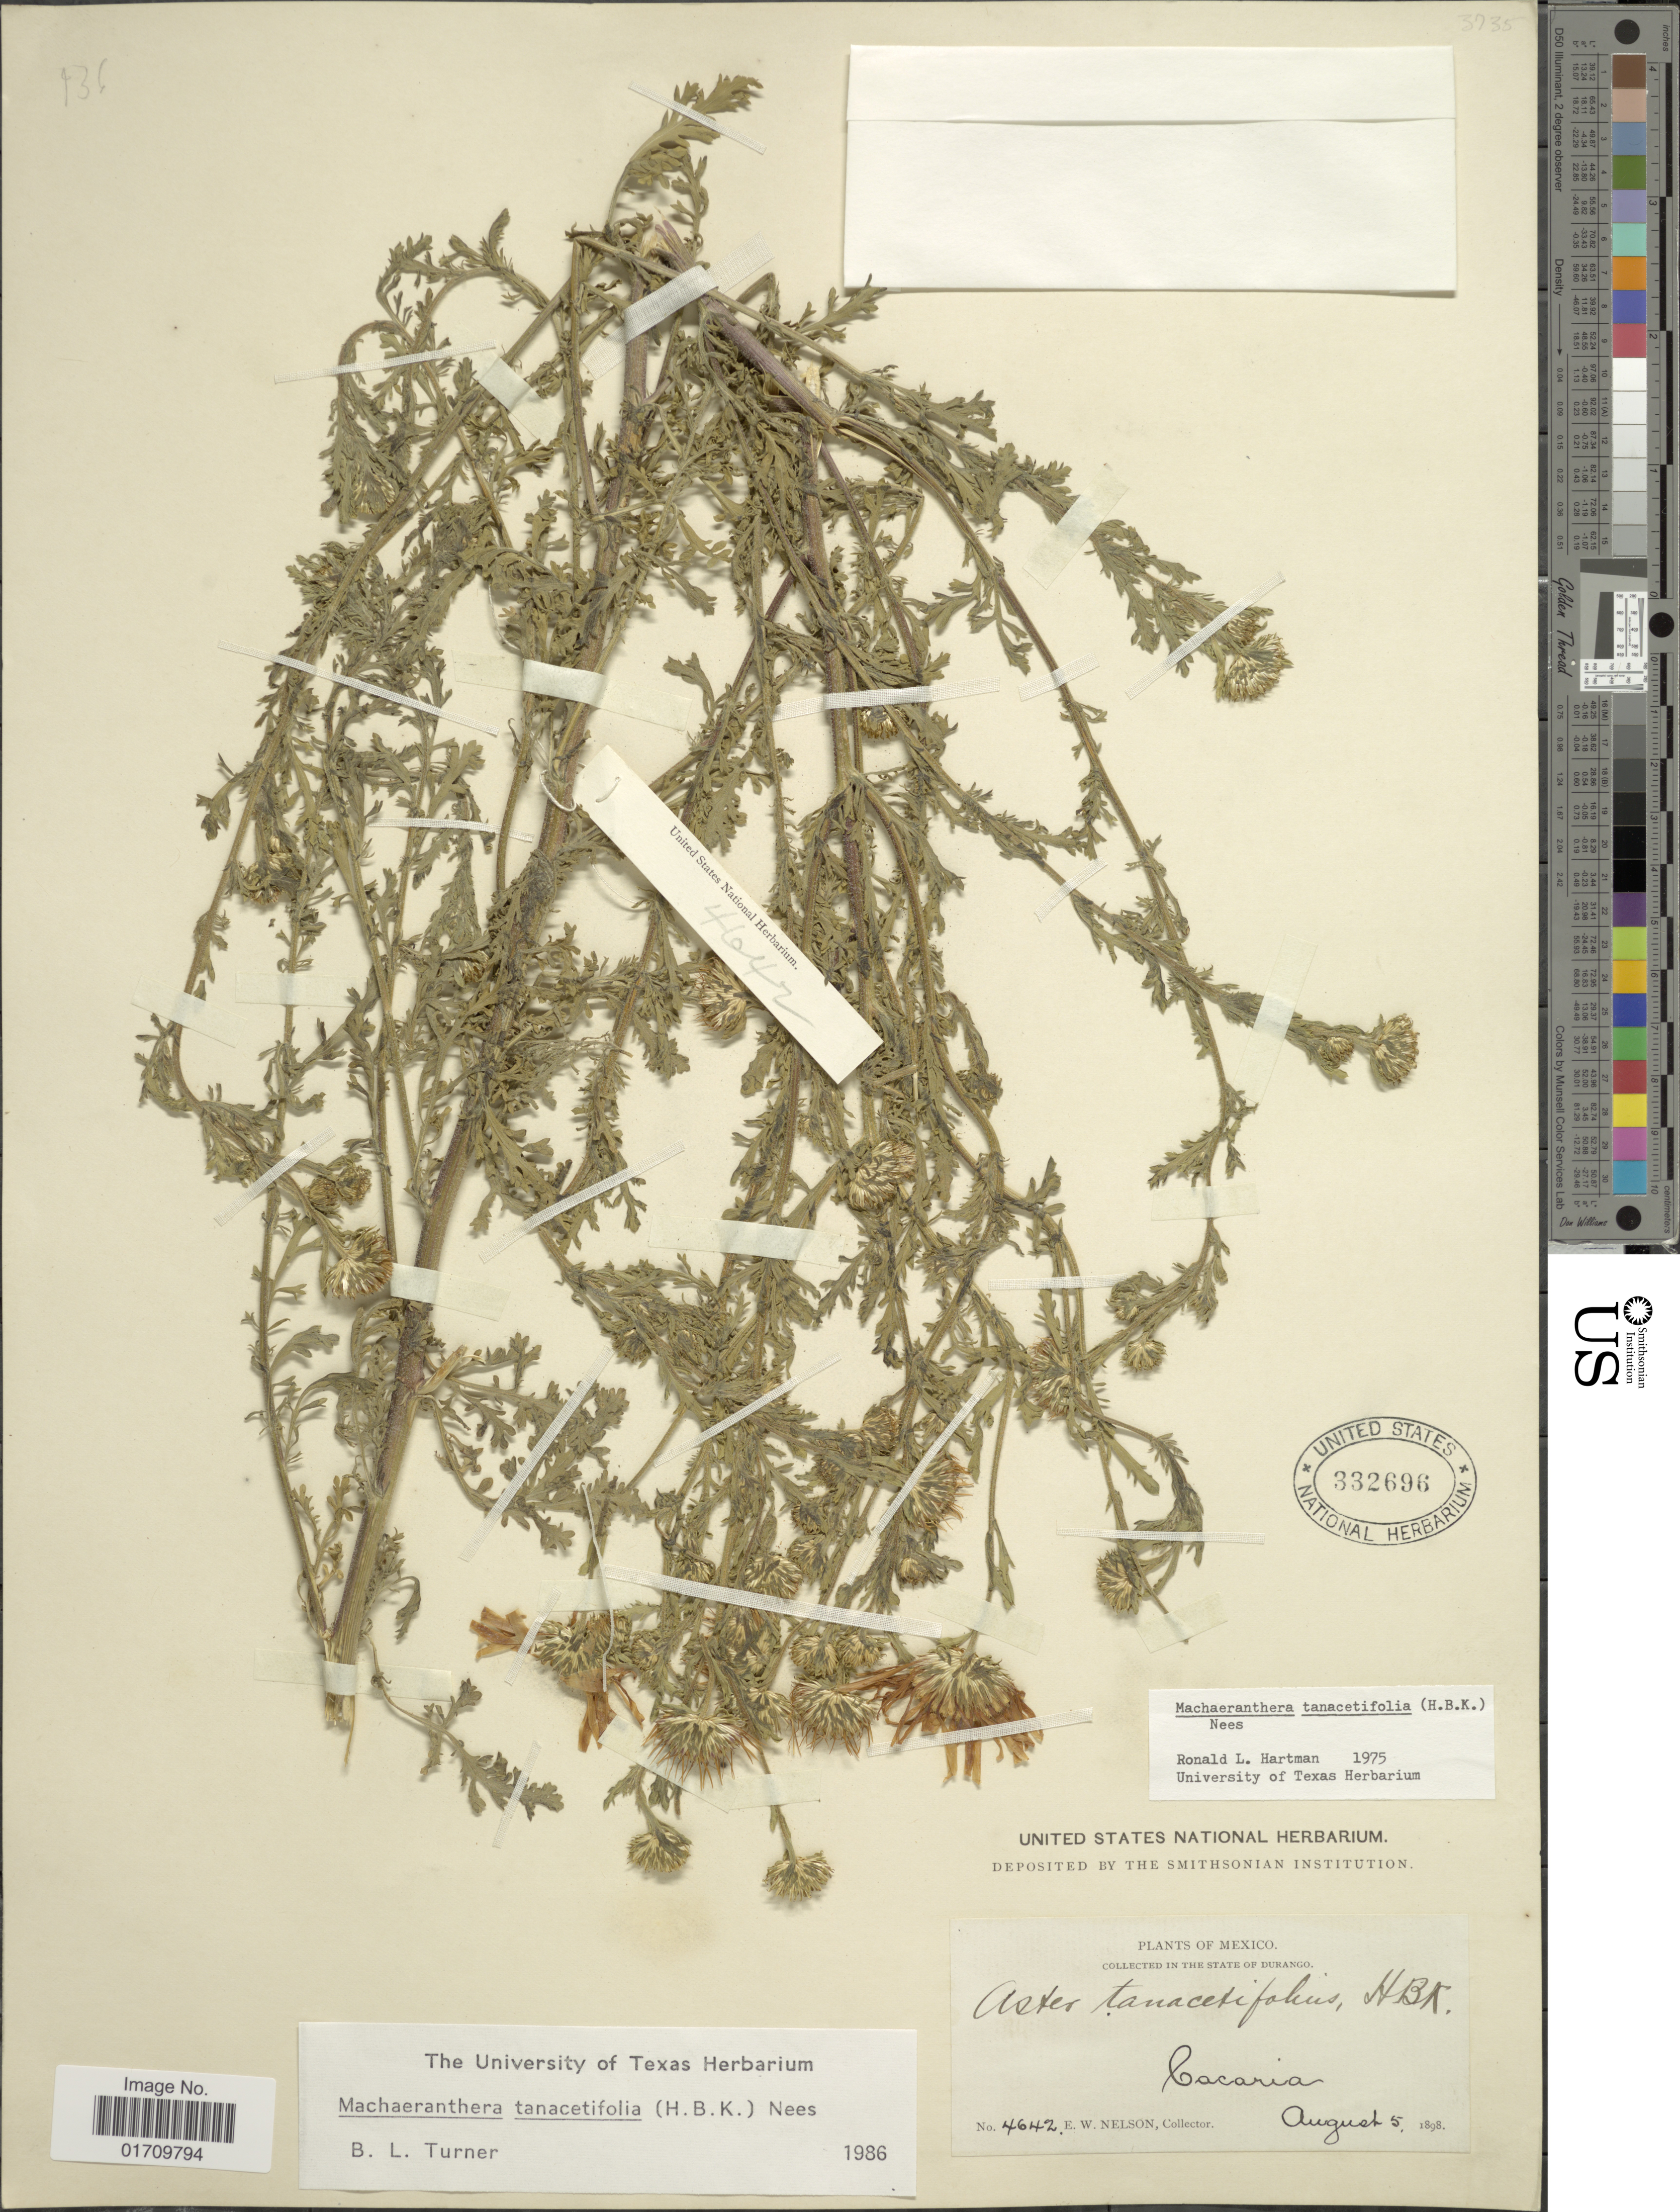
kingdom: Plantae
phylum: Tracheophyta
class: Magnoliopsida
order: Asterales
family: Asteraceae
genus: Machaeranthera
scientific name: Machaeranthera tanacetifolia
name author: (Kunth) Nees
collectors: E. W. Nelson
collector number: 4642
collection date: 1898-08-05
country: Mexico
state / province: Durango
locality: Cacaria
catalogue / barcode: US 332696